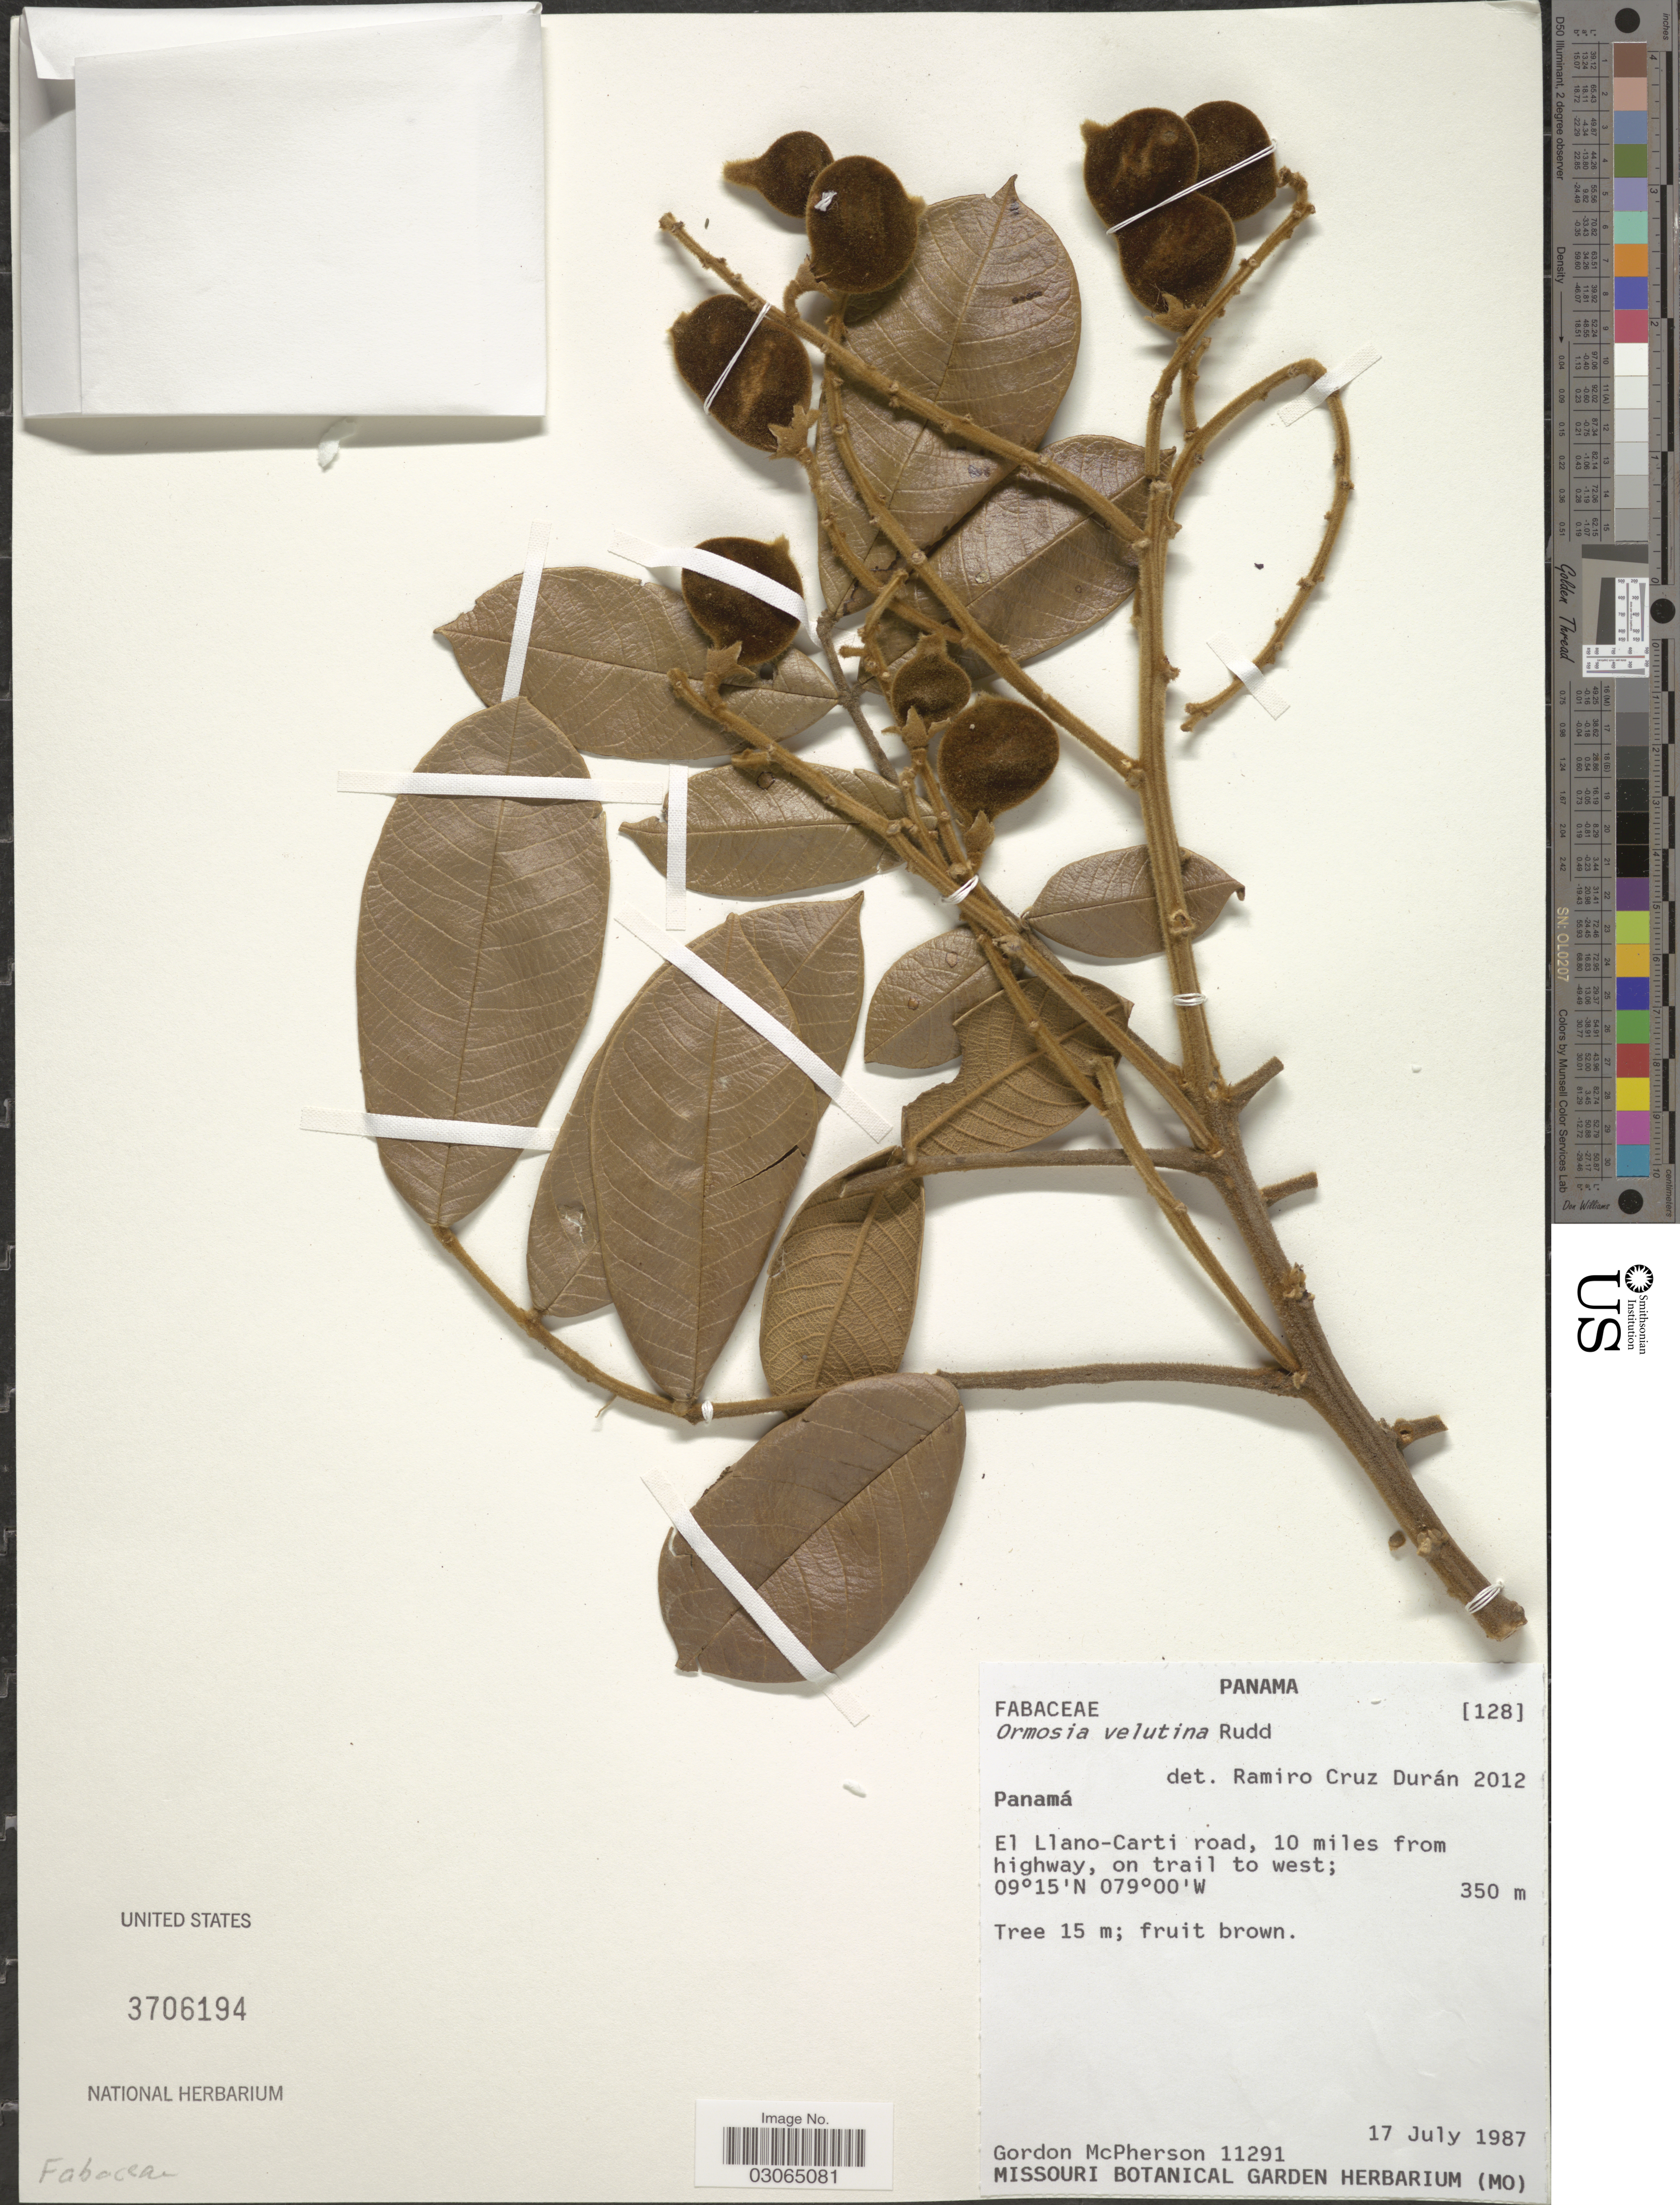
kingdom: Plantae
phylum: Tracheophyta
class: Magnoliopsida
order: Fabales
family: Fabaceae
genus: Ormosia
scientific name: Ormosia velutina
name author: Rudd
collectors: G. McPherson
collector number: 11291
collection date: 1987-07-17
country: Panama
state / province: Panamá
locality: El Llano-Carti road, 10 miles from highway, on trail to west.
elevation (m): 350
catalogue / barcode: US 3706194